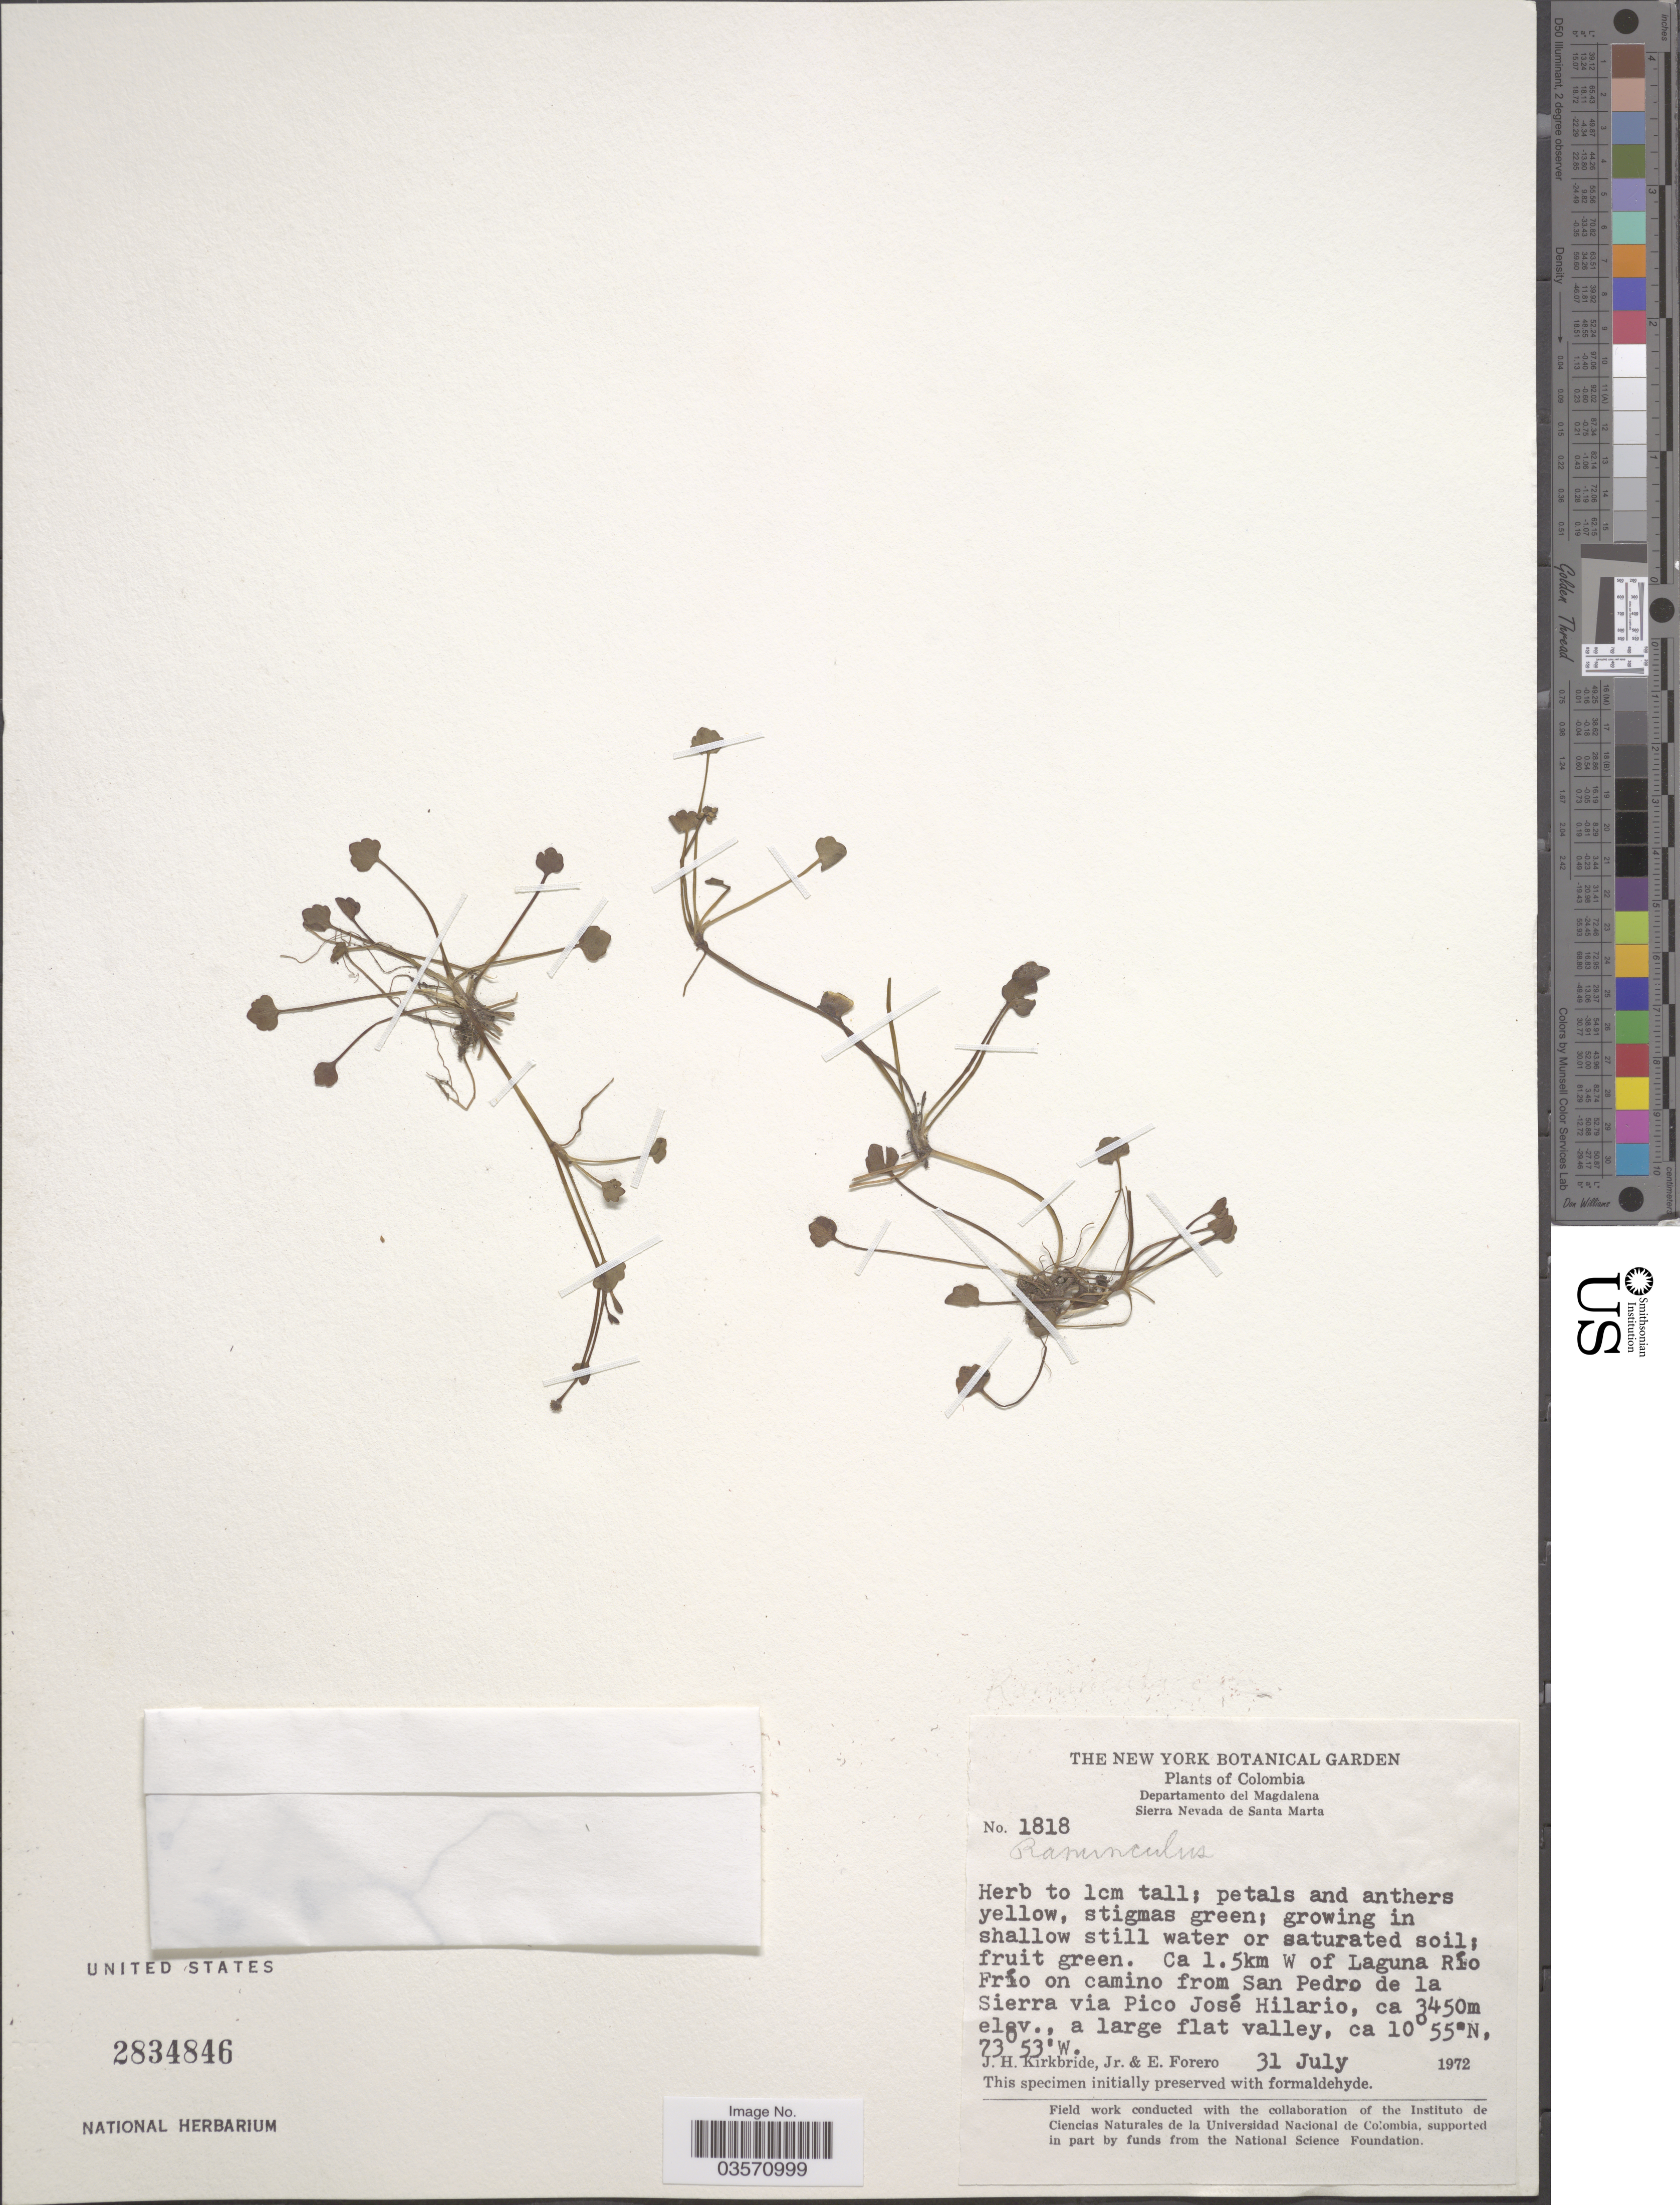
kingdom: Plantae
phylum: Tracheophyta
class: Magnoliopsida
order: Ranunculales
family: Ranunculaceae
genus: Ranunculus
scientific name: Ranunculus sp.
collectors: J. H. Kirkbride & E. Forero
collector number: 1818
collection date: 1972-07-31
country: Colombia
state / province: Magdalena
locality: Departamento del Magdalena. Sierra Nevada de Santa Marta. Ca 1.5km W of Laguna Río Frío on camino from San Pedro de la Sierra via Pico José Hilario.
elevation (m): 3450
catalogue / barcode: US 2834846